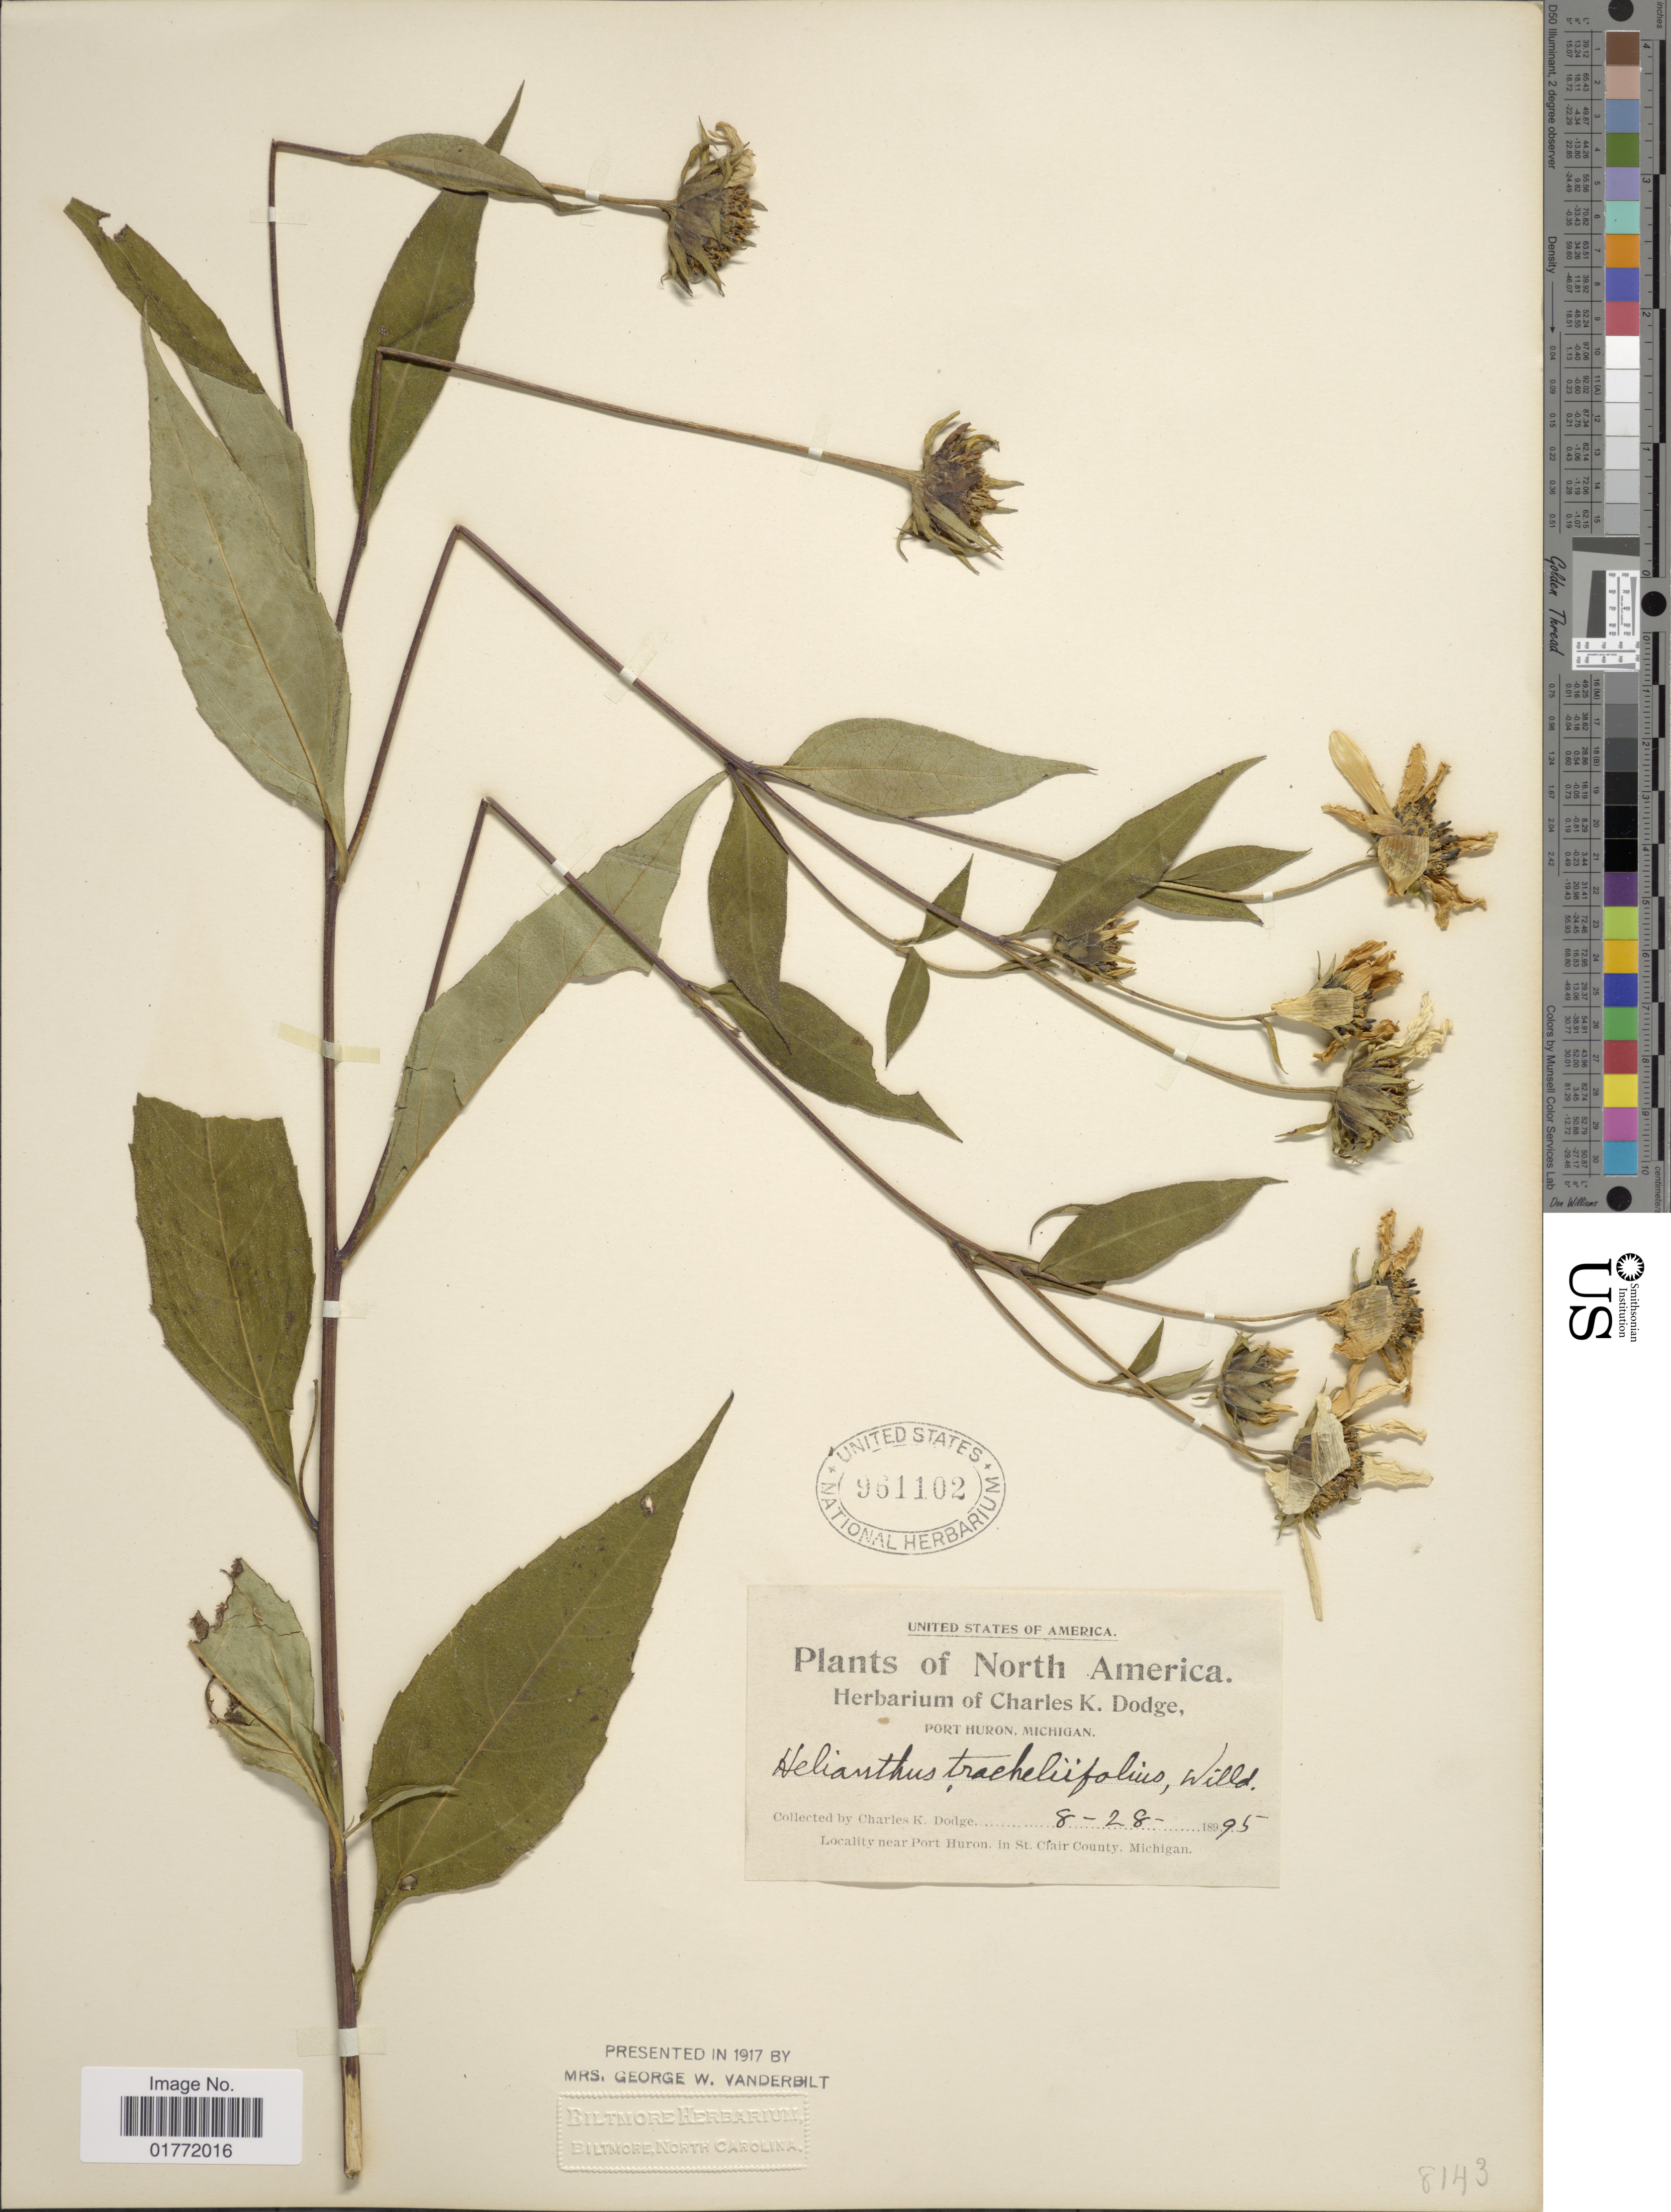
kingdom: Plantae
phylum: Tracheophyta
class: Magnoliopsida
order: Asterales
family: Asteraceae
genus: Helianthus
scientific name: Helianthus tuberosus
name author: L.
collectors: C. K. Dodge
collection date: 1895-08-28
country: United States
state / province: Michigan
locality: Near Port Huron, in St. Clair County, Michigan.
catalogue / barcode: US 961102